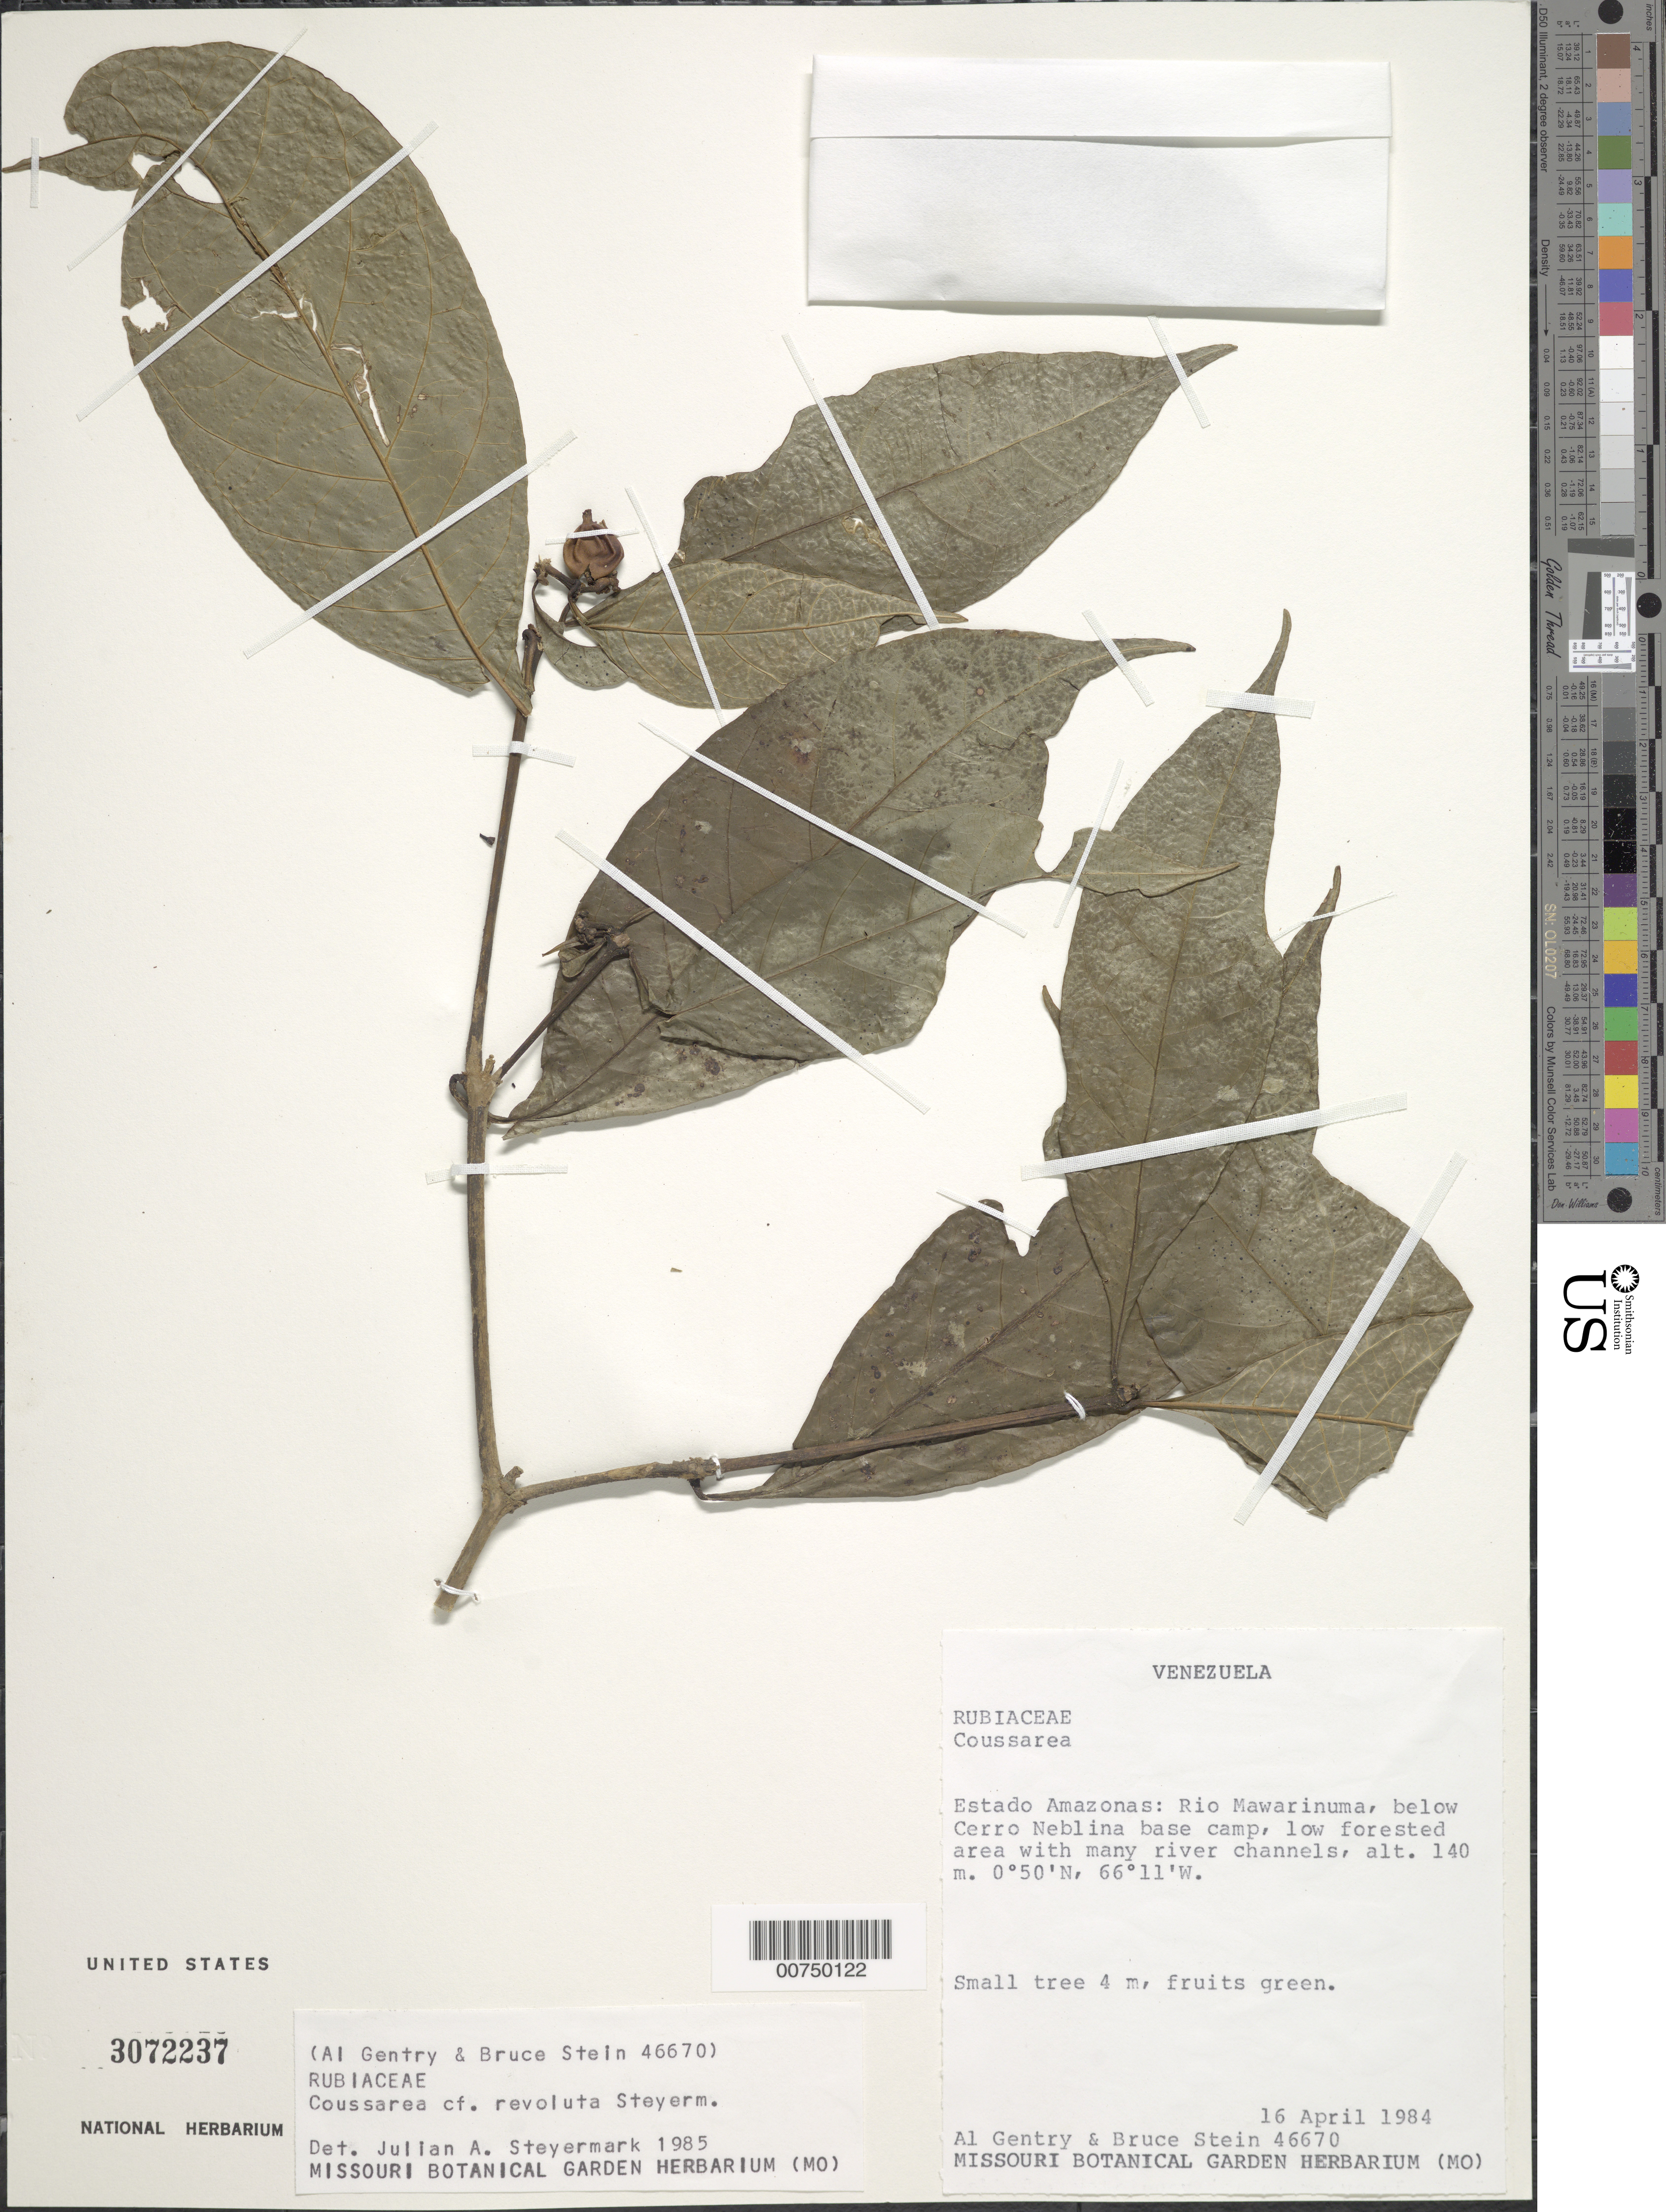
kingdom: Plantae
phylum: Tracheophyta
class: Magnoliopsida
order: Gentianales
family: Rubiaceae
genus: Coussarea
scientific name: Coussarea revoluta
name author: Steyerm.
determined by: Steyermark, Julian A., (VEN)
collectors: A. H. Gentry & B. Stein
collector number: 46670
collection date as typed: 16-Apr-84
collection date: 1984-04-16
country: Venezuela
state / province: Amazonas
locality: Río Mawarinuma, below Cerro de La Neblina base camp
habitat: Low forested area with many river channels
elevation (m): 140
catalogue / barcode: US 3072237